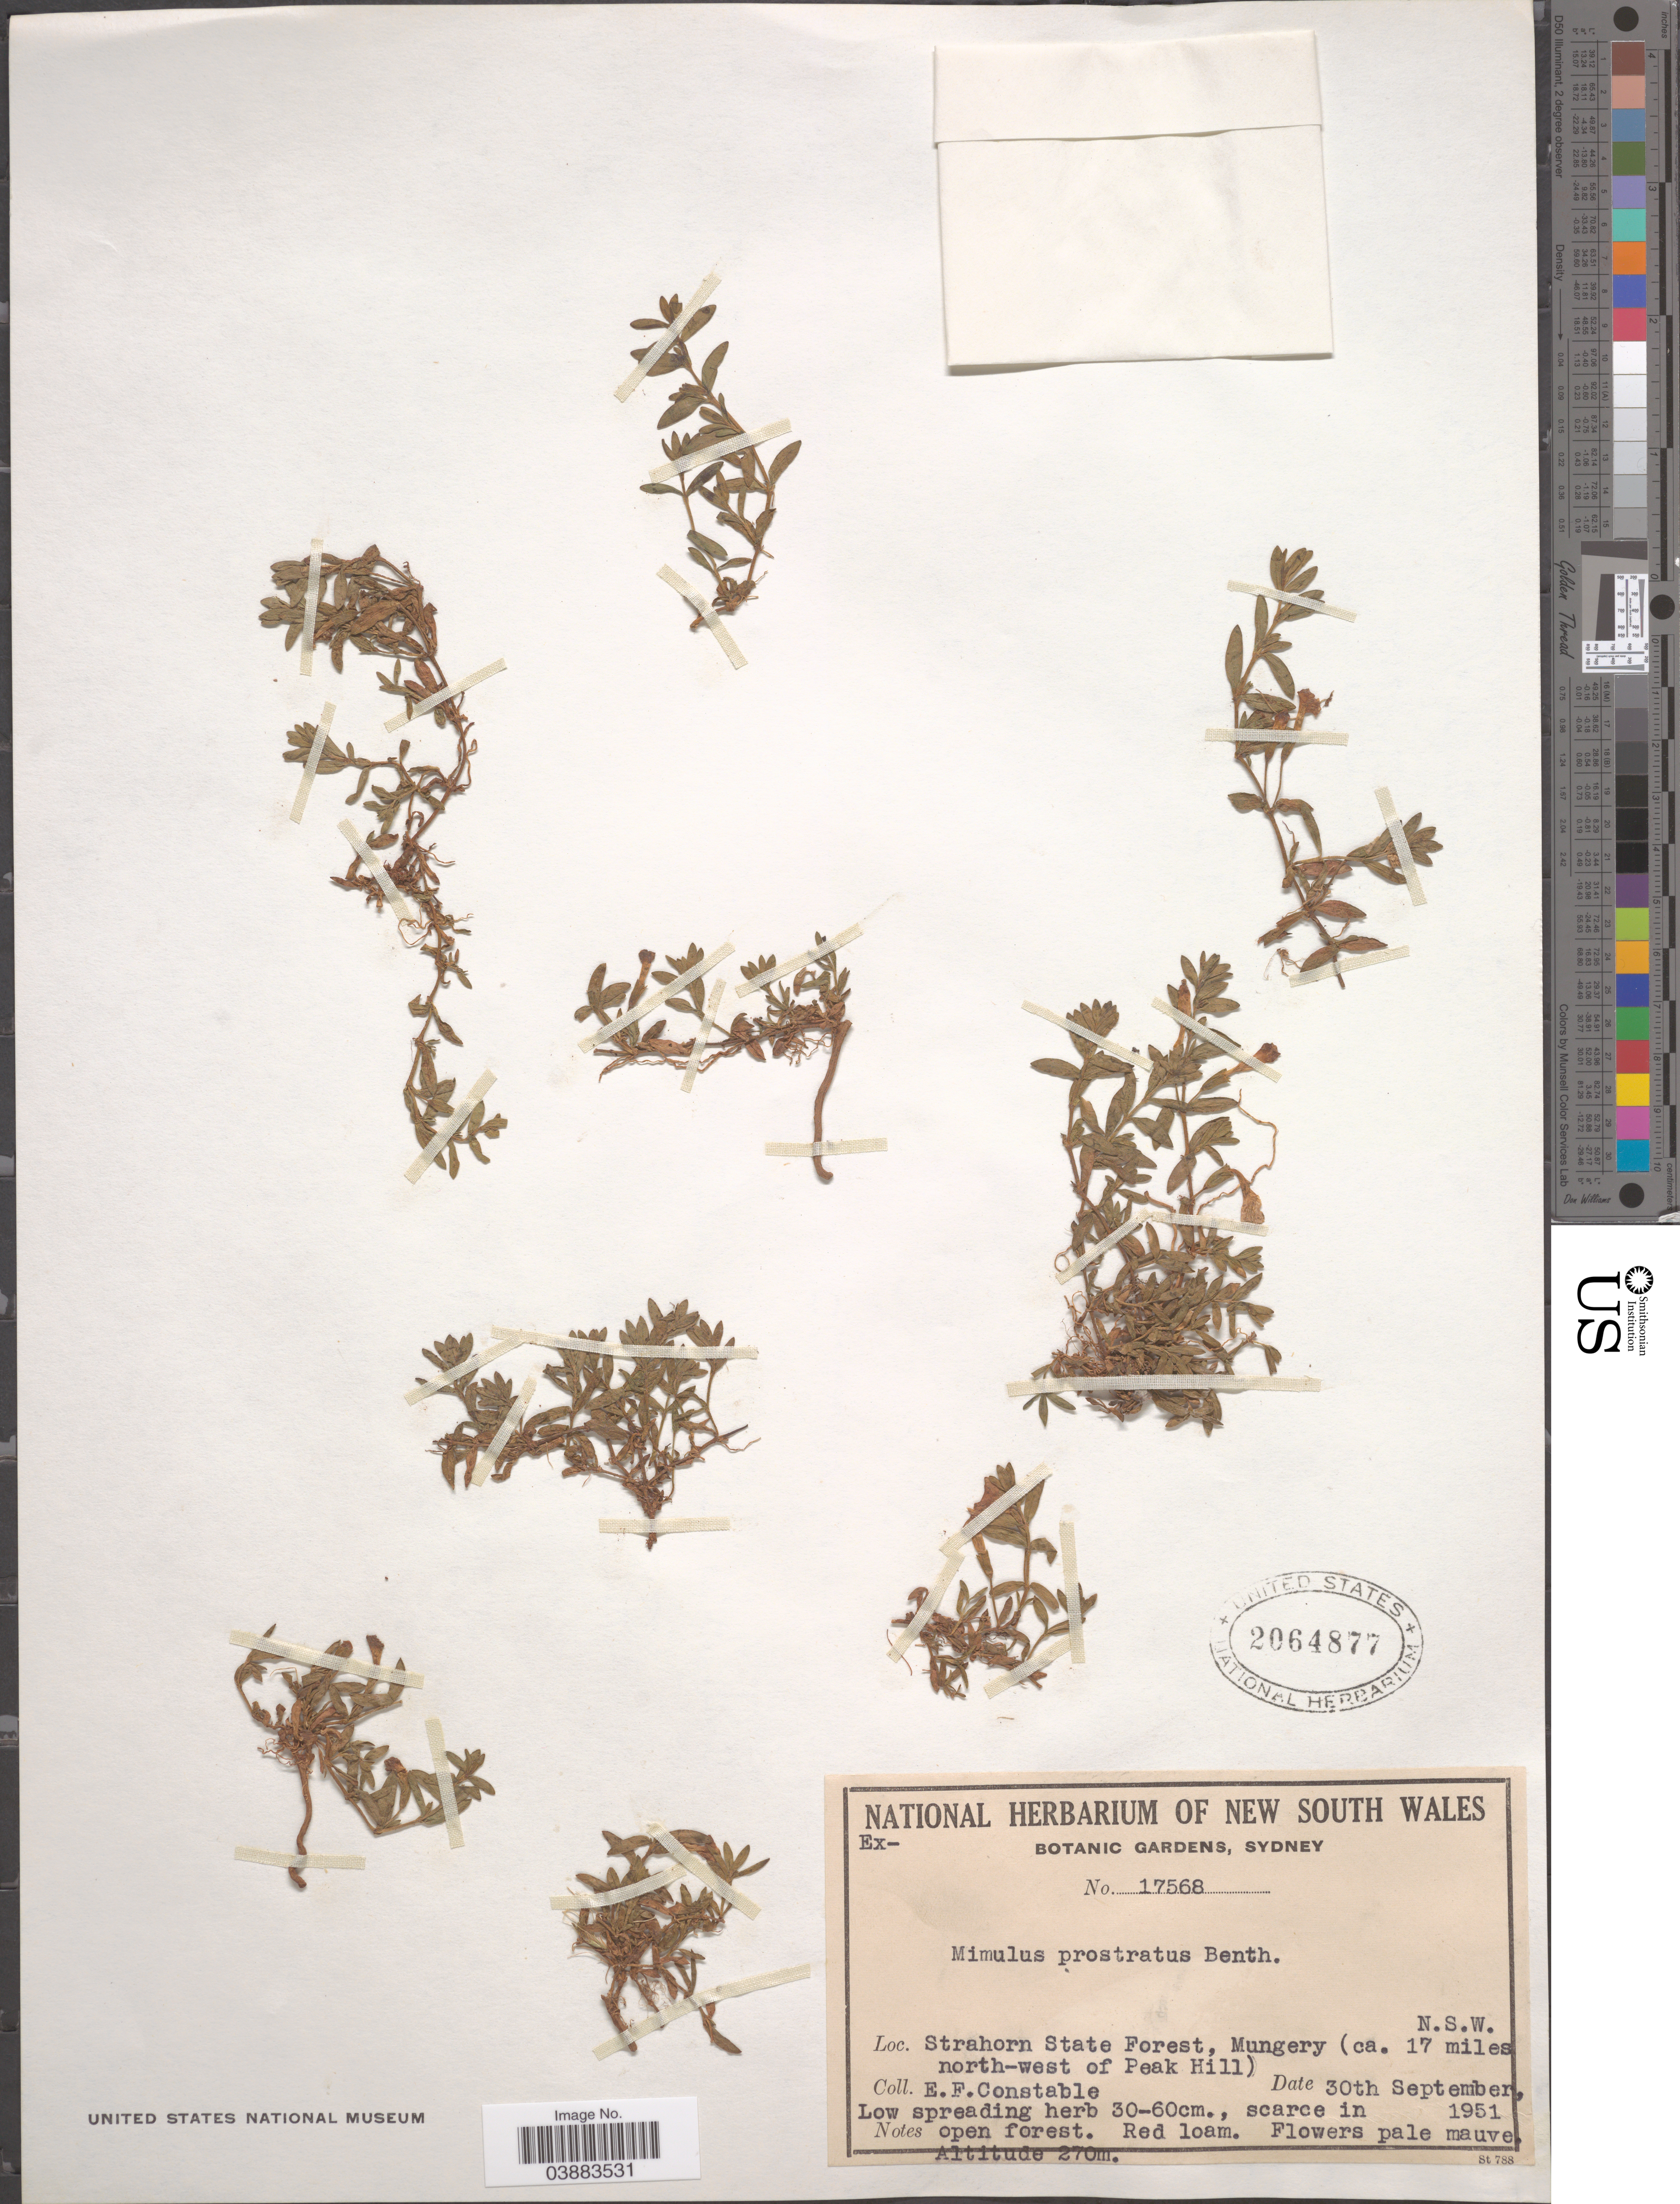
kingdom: Plantae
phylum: Tracheophyta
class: Magnoliopsida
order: Lamiales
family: Phrymaceae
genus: Mimulus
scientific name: Mimulus prostratus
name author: Benth.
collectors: E. F. Constable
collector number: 17568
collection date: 1951-09-30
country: Australia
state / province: New South Wales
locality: Strahorn State Forest, Mungery (ca. 17 miles north-west of Peak Hill).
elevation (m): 270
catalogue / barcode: US 2064877